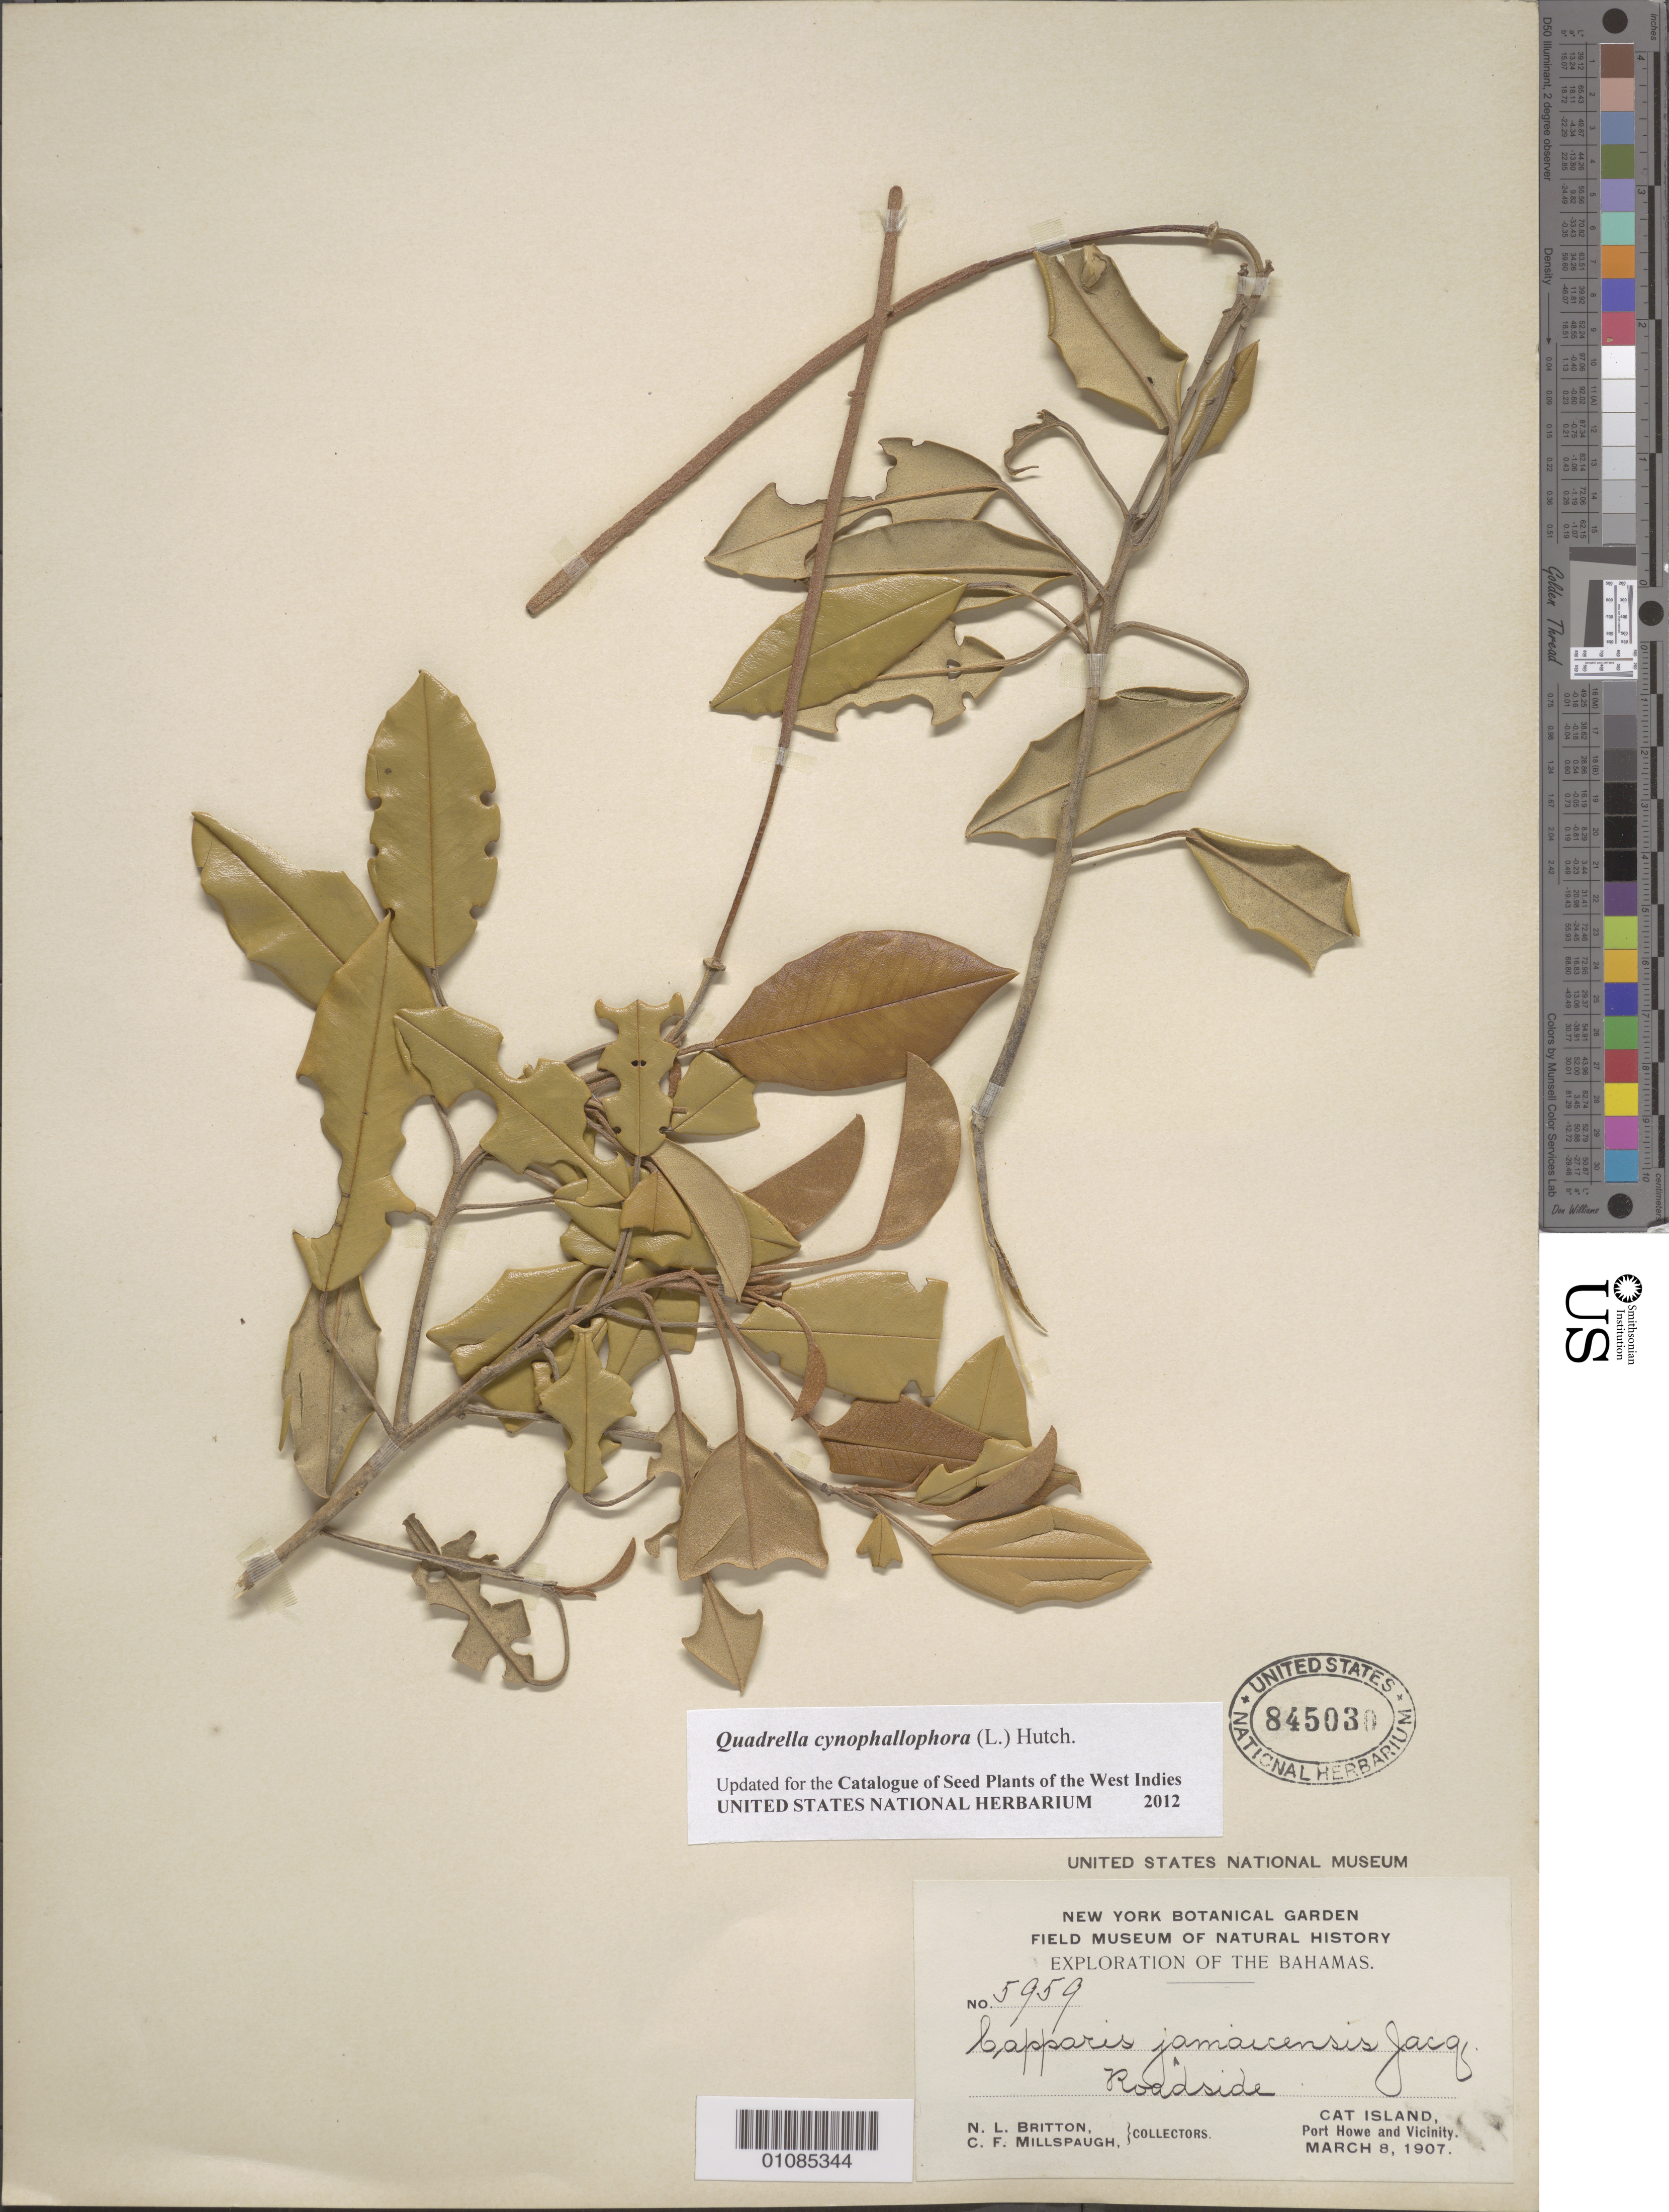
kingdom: Plantae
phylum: Tracheophyta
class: Magnoliopsida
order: Brassicales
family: Capparaceae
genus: Quadrella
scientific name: Quadrella cynophallophora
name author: (L.) Hutch.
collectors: N. Britton & C. F. Millspaugh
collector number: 5959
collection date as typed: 08 Mar 1907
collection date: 1907-03-08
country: Bahamas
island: Cat I.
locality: Port Howe and vicinity.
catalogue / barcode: US 845030